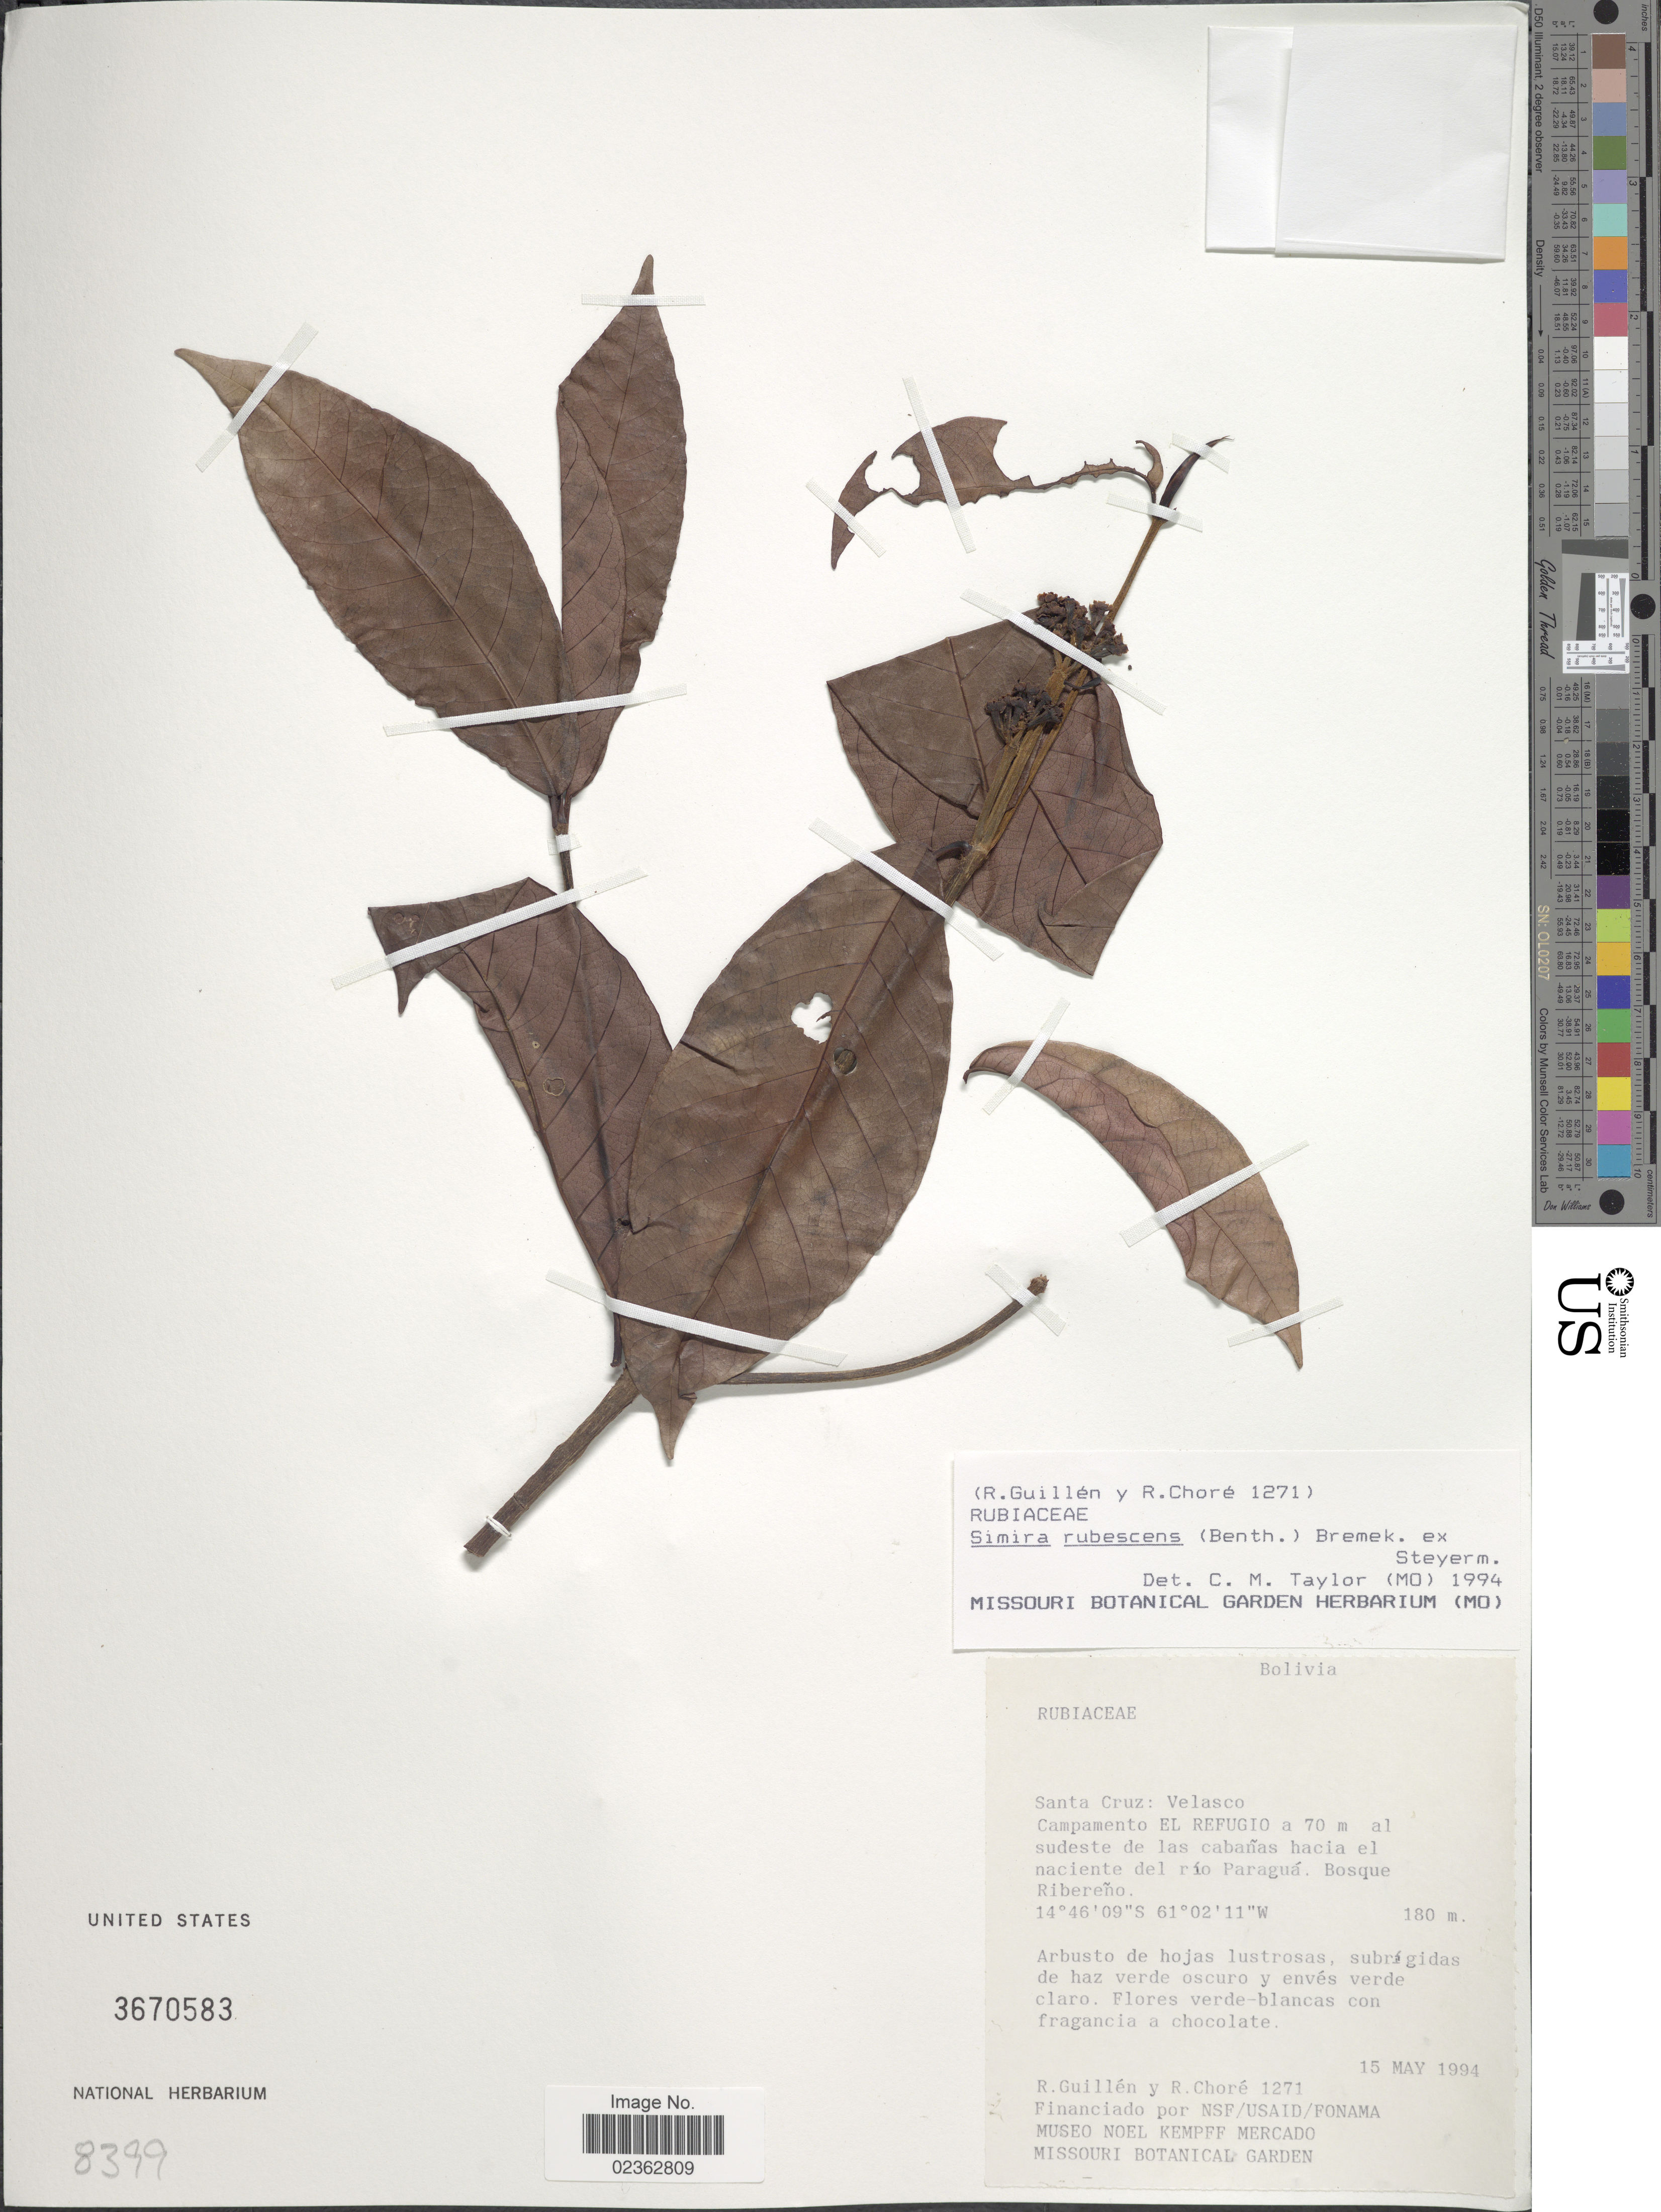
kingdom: Plantae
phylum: Tracheophyta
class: Magnoliopsida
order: Gentianales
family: Rubiaceae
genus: Simira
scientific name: Simira rubescens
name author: (Benth.) Bremek. ex Steyerm.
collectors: R. Guillen & R. Choré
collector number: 1271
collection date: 1994-05-15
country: Bolivia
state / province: Santa Cruz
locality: Velasco, Campamento El Refugio a 70 m al sudeste de las cabanas hacia el naciente del rio Paragua, Bosque Ribereno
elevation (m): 180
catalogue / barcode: US 3670583